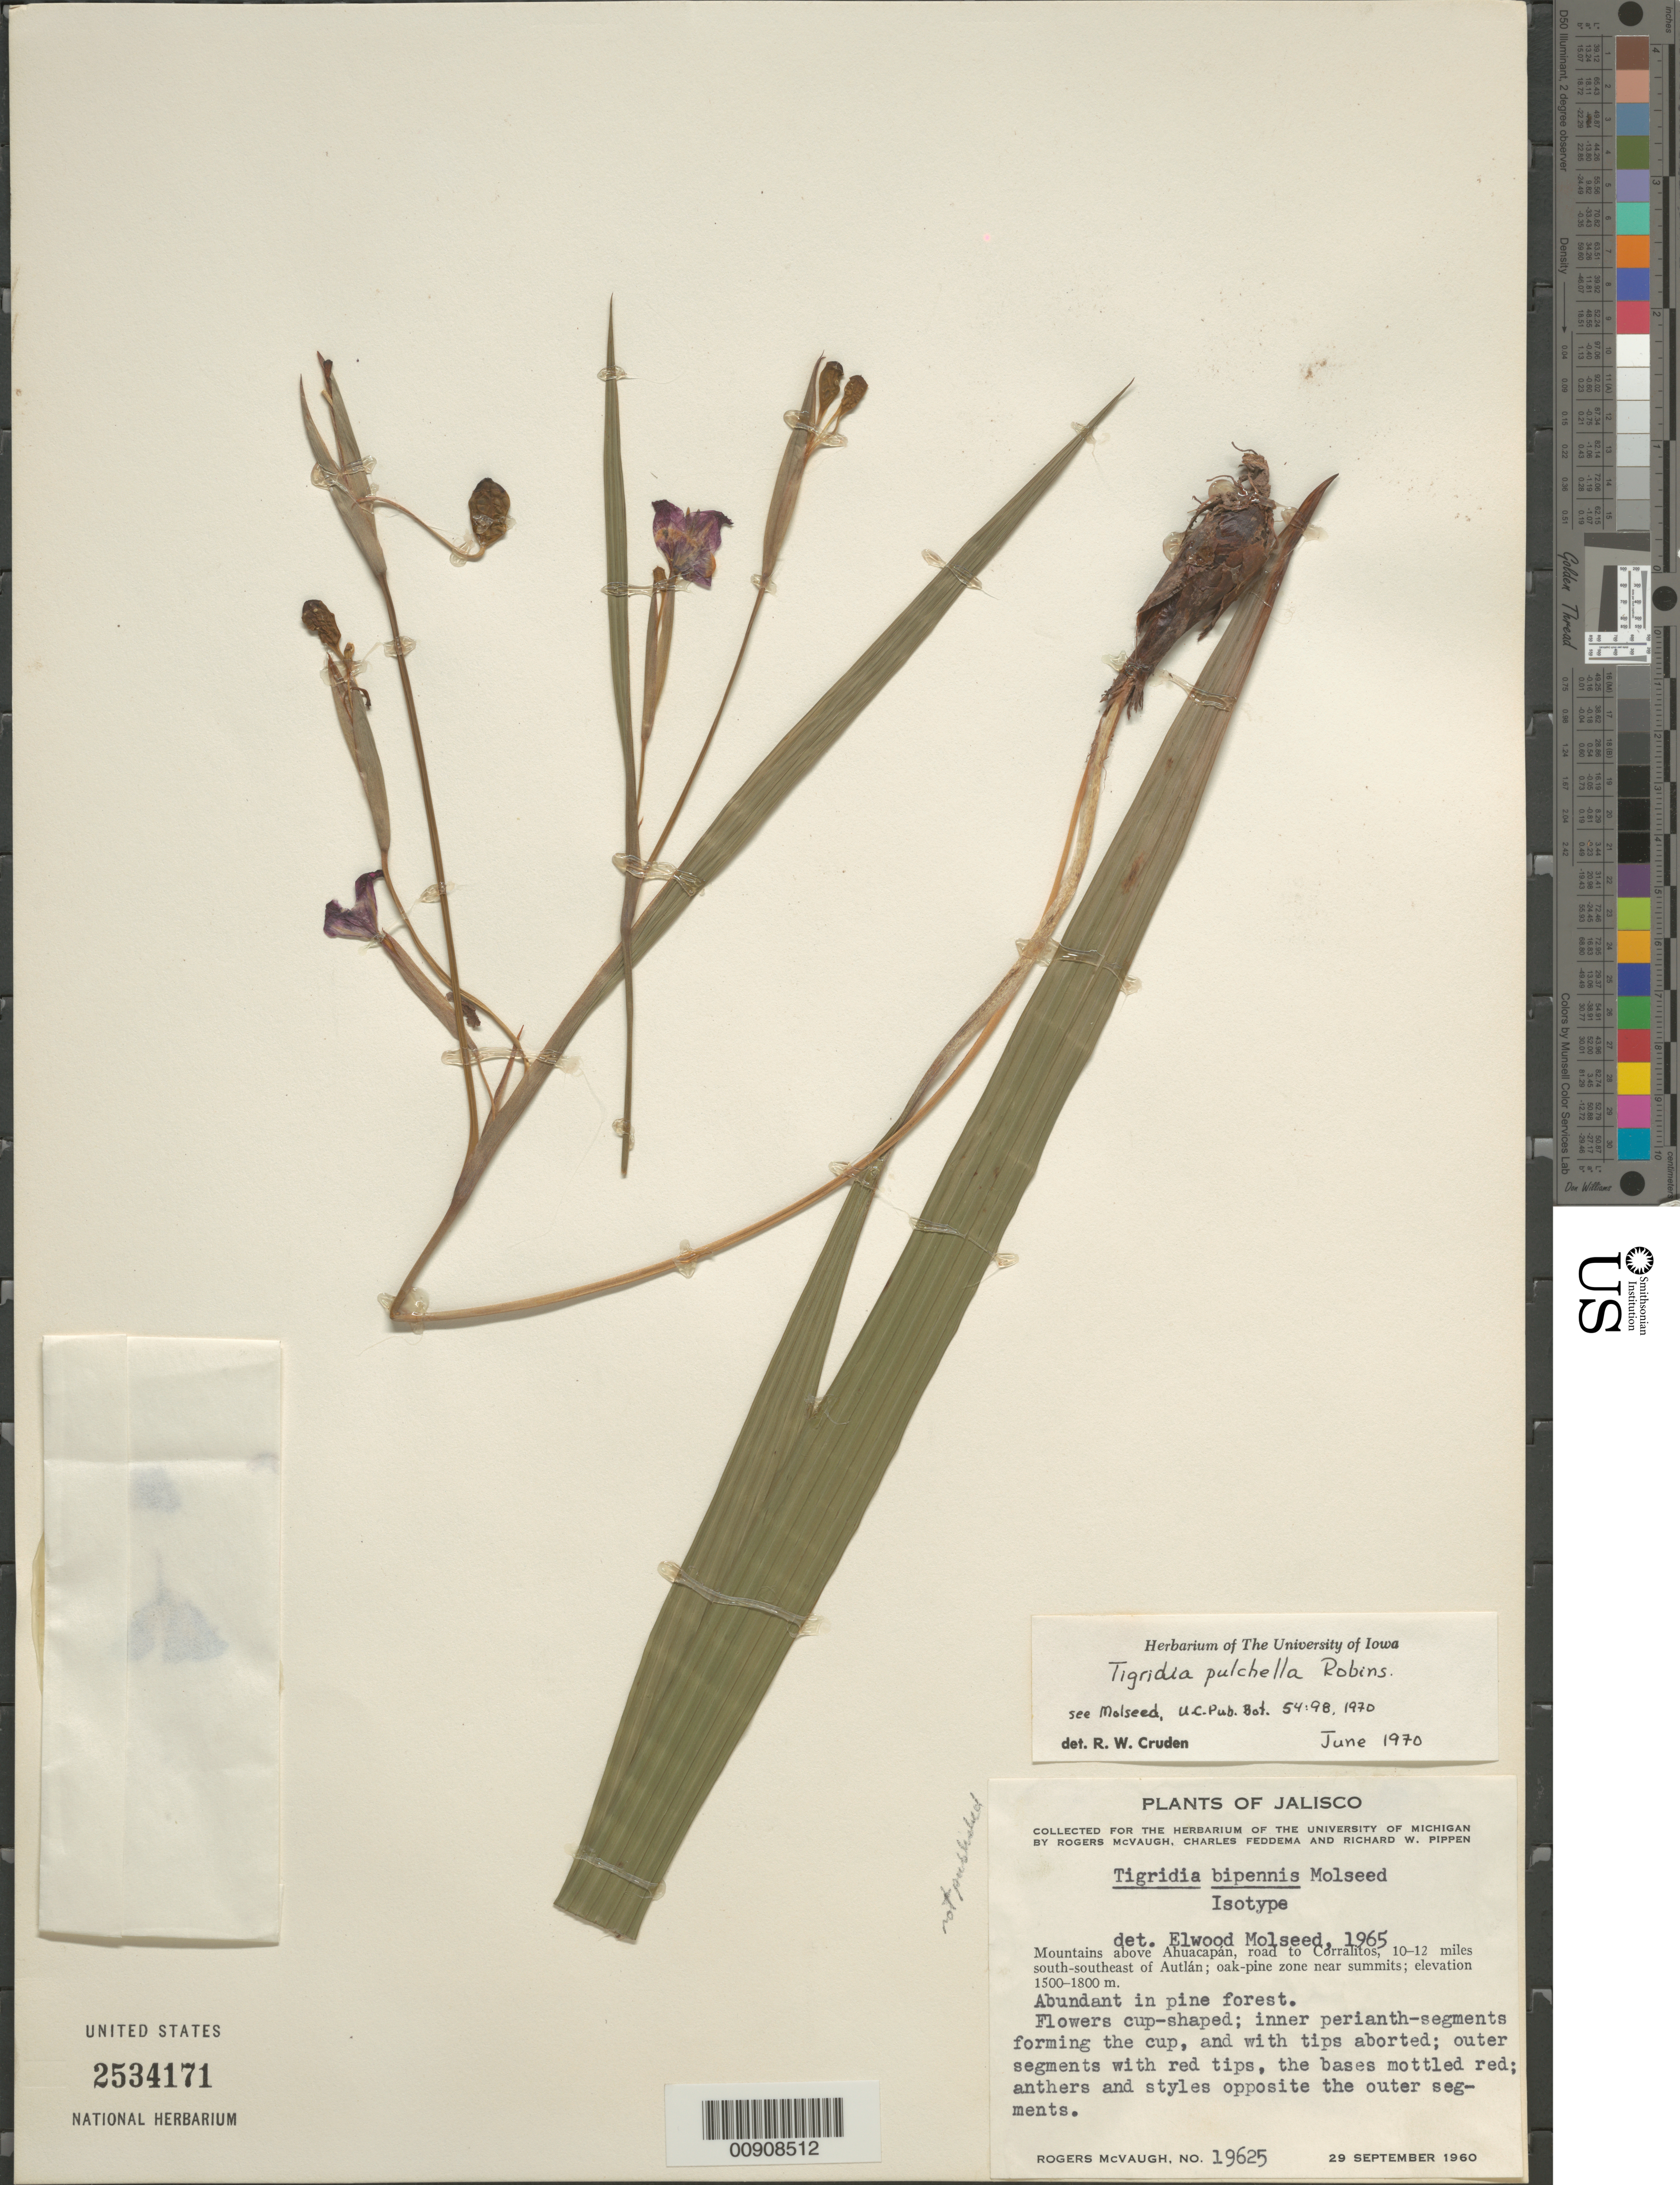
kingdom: Plantae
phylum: Tracheophyta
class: Liliopsida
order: Asparagales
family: Iridaceae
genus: Tigridia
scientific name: Tigridia pulchella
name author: B.L. Rob.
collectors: R. McVaugh, C. Feddema & R. W. Pippen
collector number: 19625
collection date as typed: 29 Sep 1960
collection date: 1960-09-29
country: Mexico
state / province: Jalisco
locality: Mountains above Ahuacapán road to Corralitos, 10-12 miles south-southeast of Autlán.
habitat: Oak-pine zone near summits. Abundant in pine forest.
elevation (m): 1800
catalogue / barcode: US 2534171